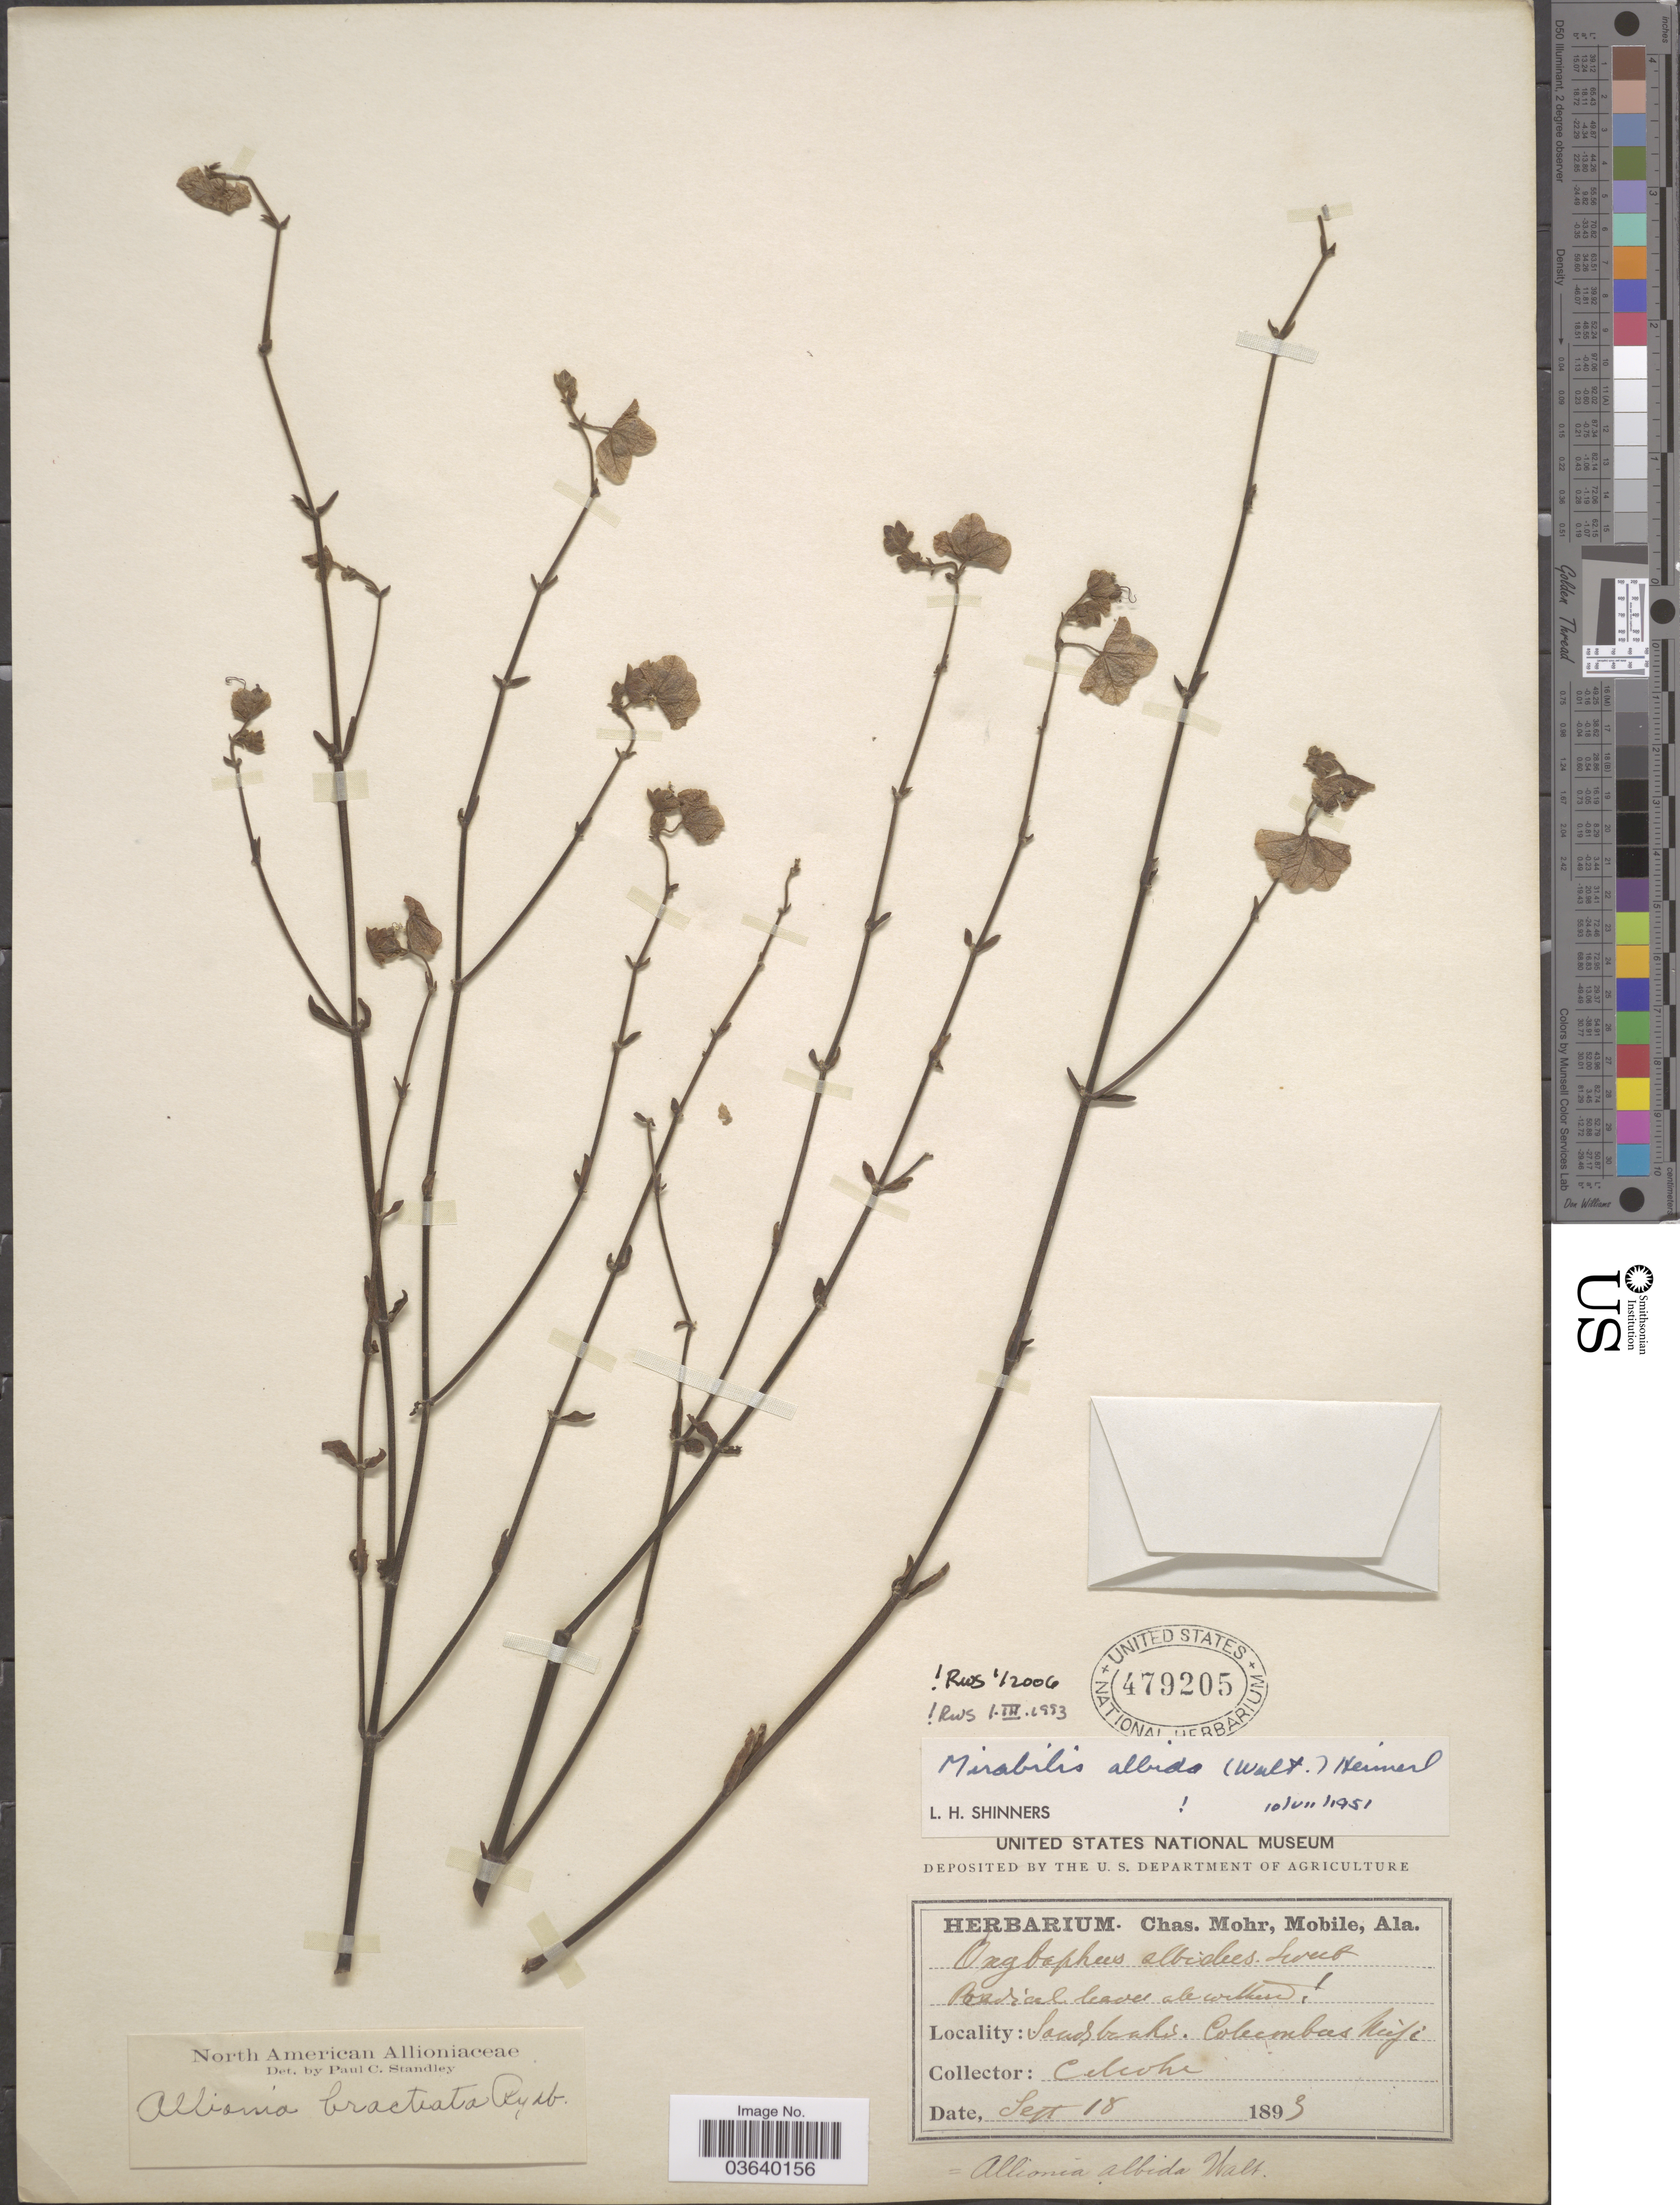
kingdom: Plantae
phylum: Tracheophyta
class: Magnoliopsida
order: Caryophyllales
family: Nyctaginaceae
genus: Mirabilis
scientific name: Mirabilis albida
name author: (Walter) Heimerl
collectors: Mohr, C. T. (herbarium)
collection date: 1893-09-18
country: United States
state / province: Mississippi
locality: Columbus.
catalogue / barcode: US 479205